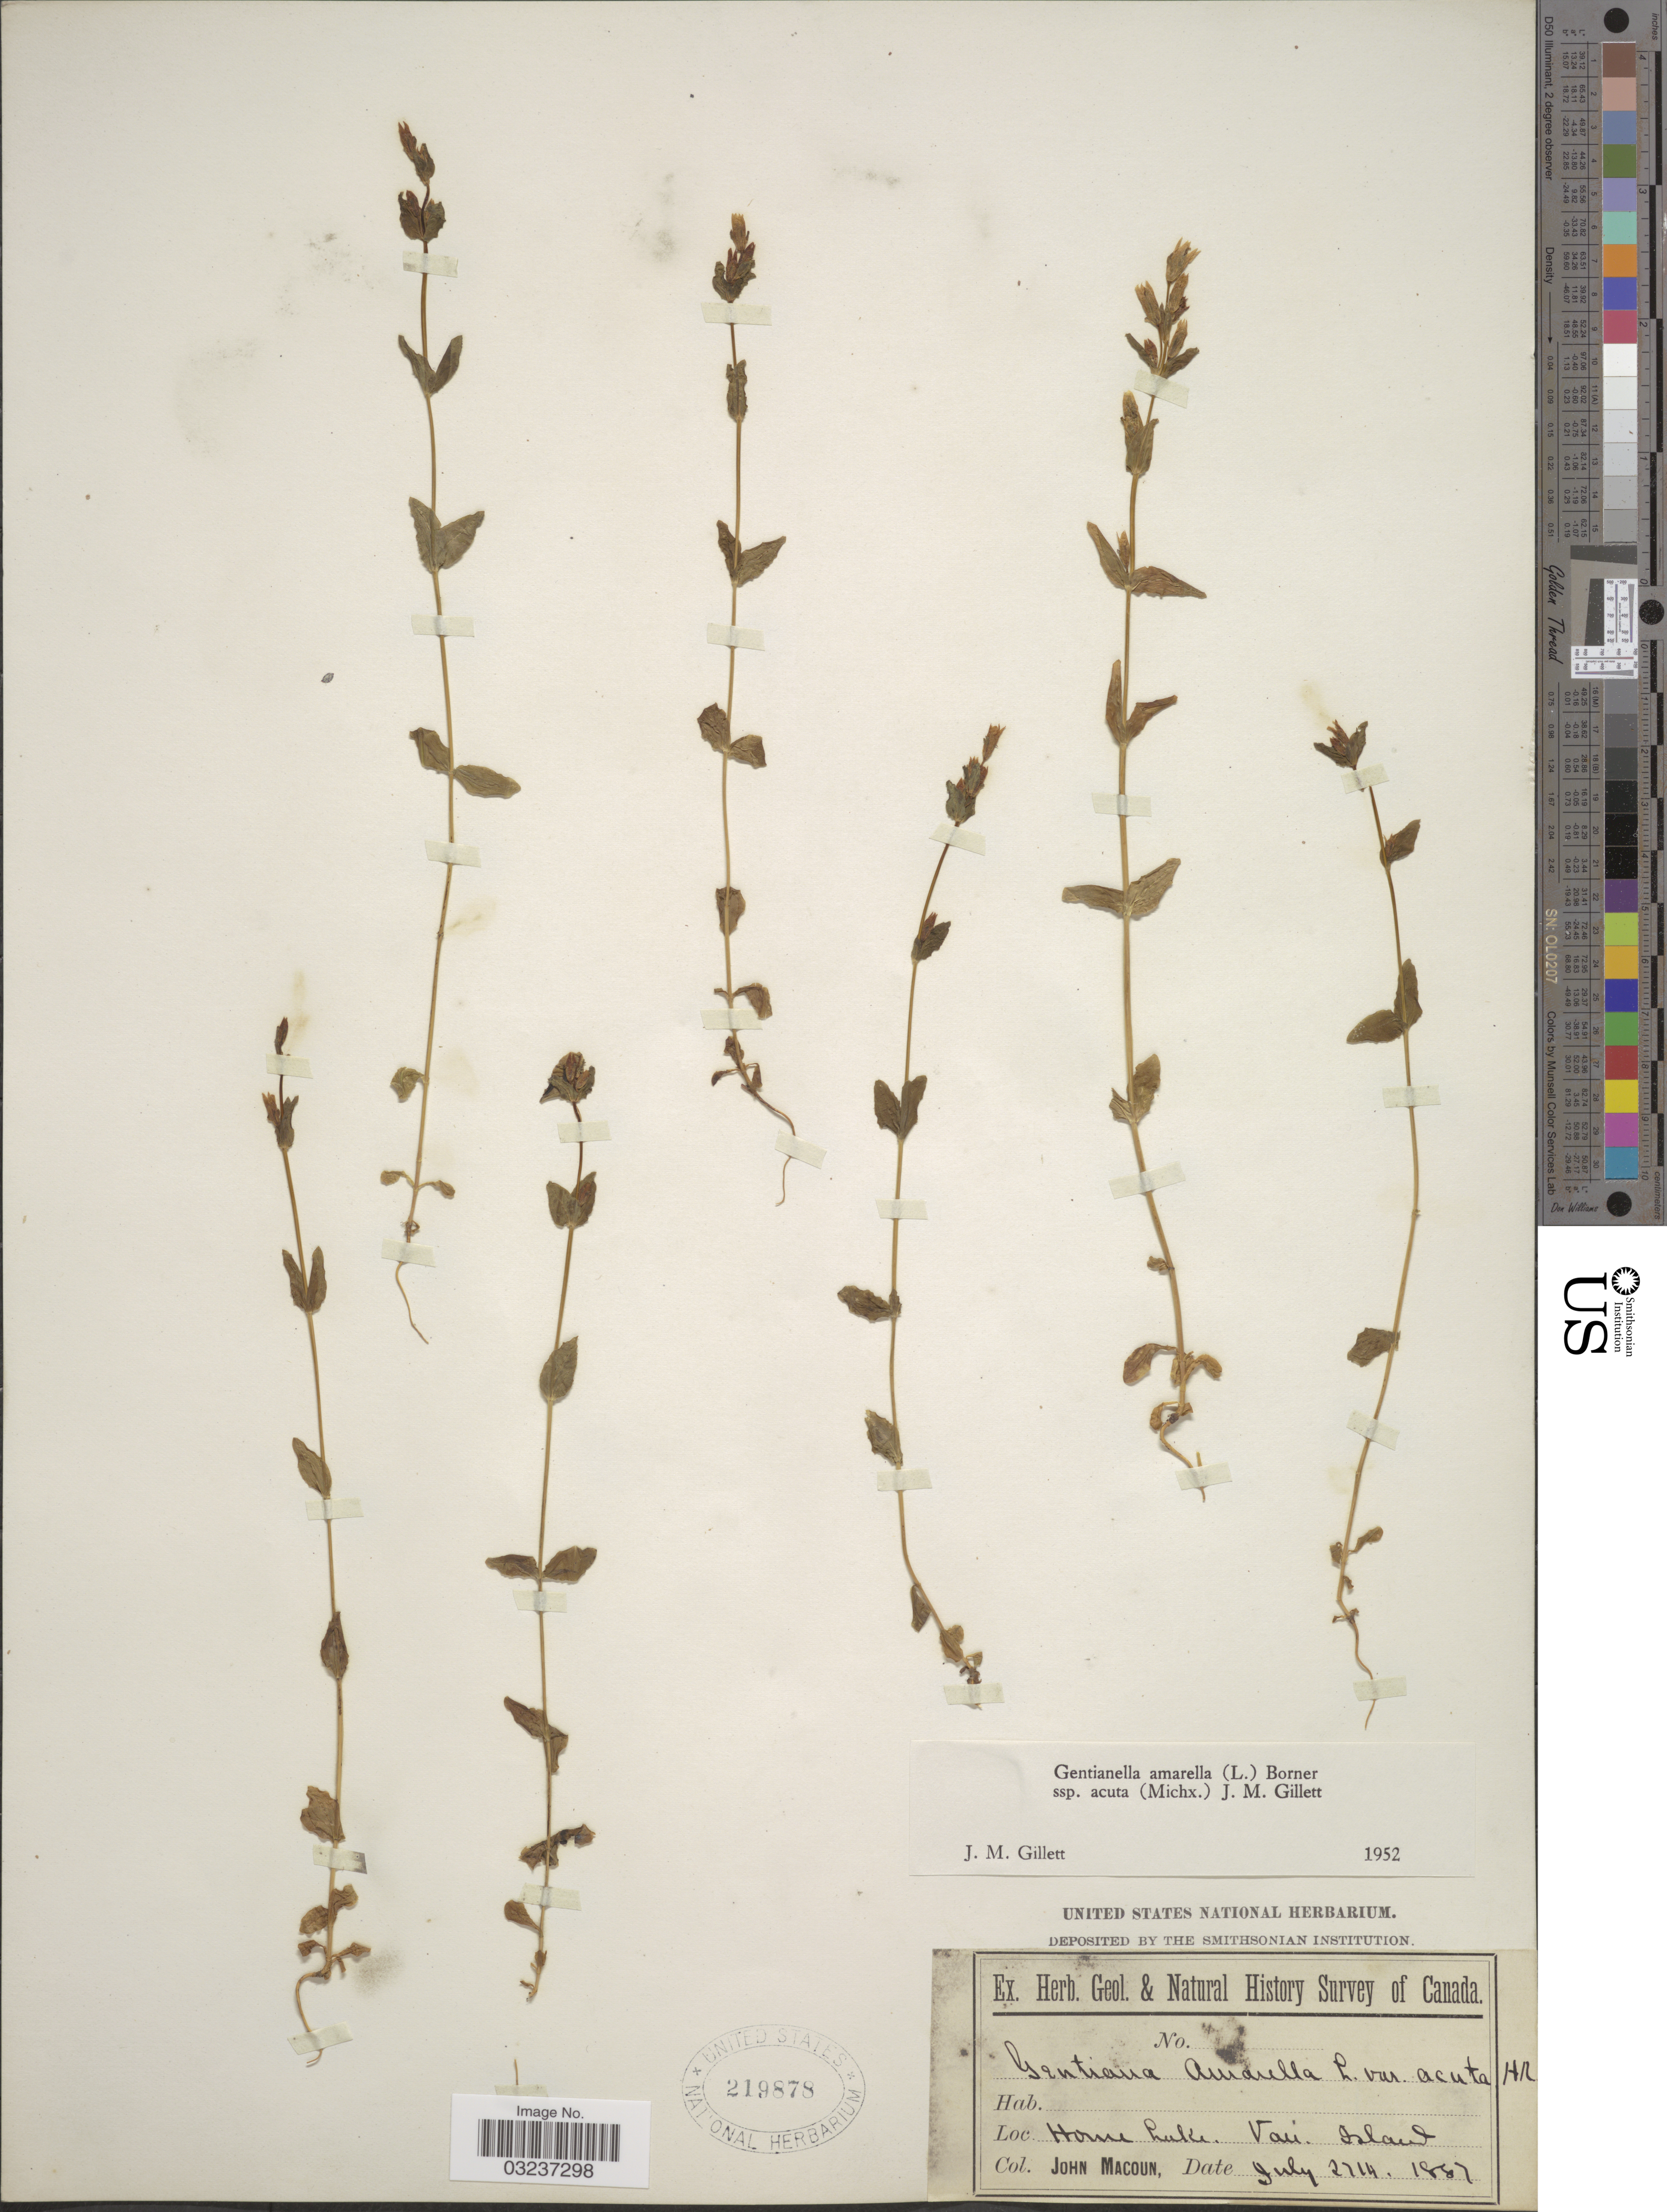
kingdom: Plantae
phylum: Tracheophyta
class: Magnoliopsida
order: Gentianales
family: Gentianaceae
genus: Gentianella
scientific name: Gentianella amarella subsp. acuta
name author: (Michx.) J.M. Gillett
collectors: J. Macoun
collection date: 1887-07-27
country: Canada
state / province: British Columbia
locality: Home Lake. Van. Island.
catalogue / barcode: US 219878